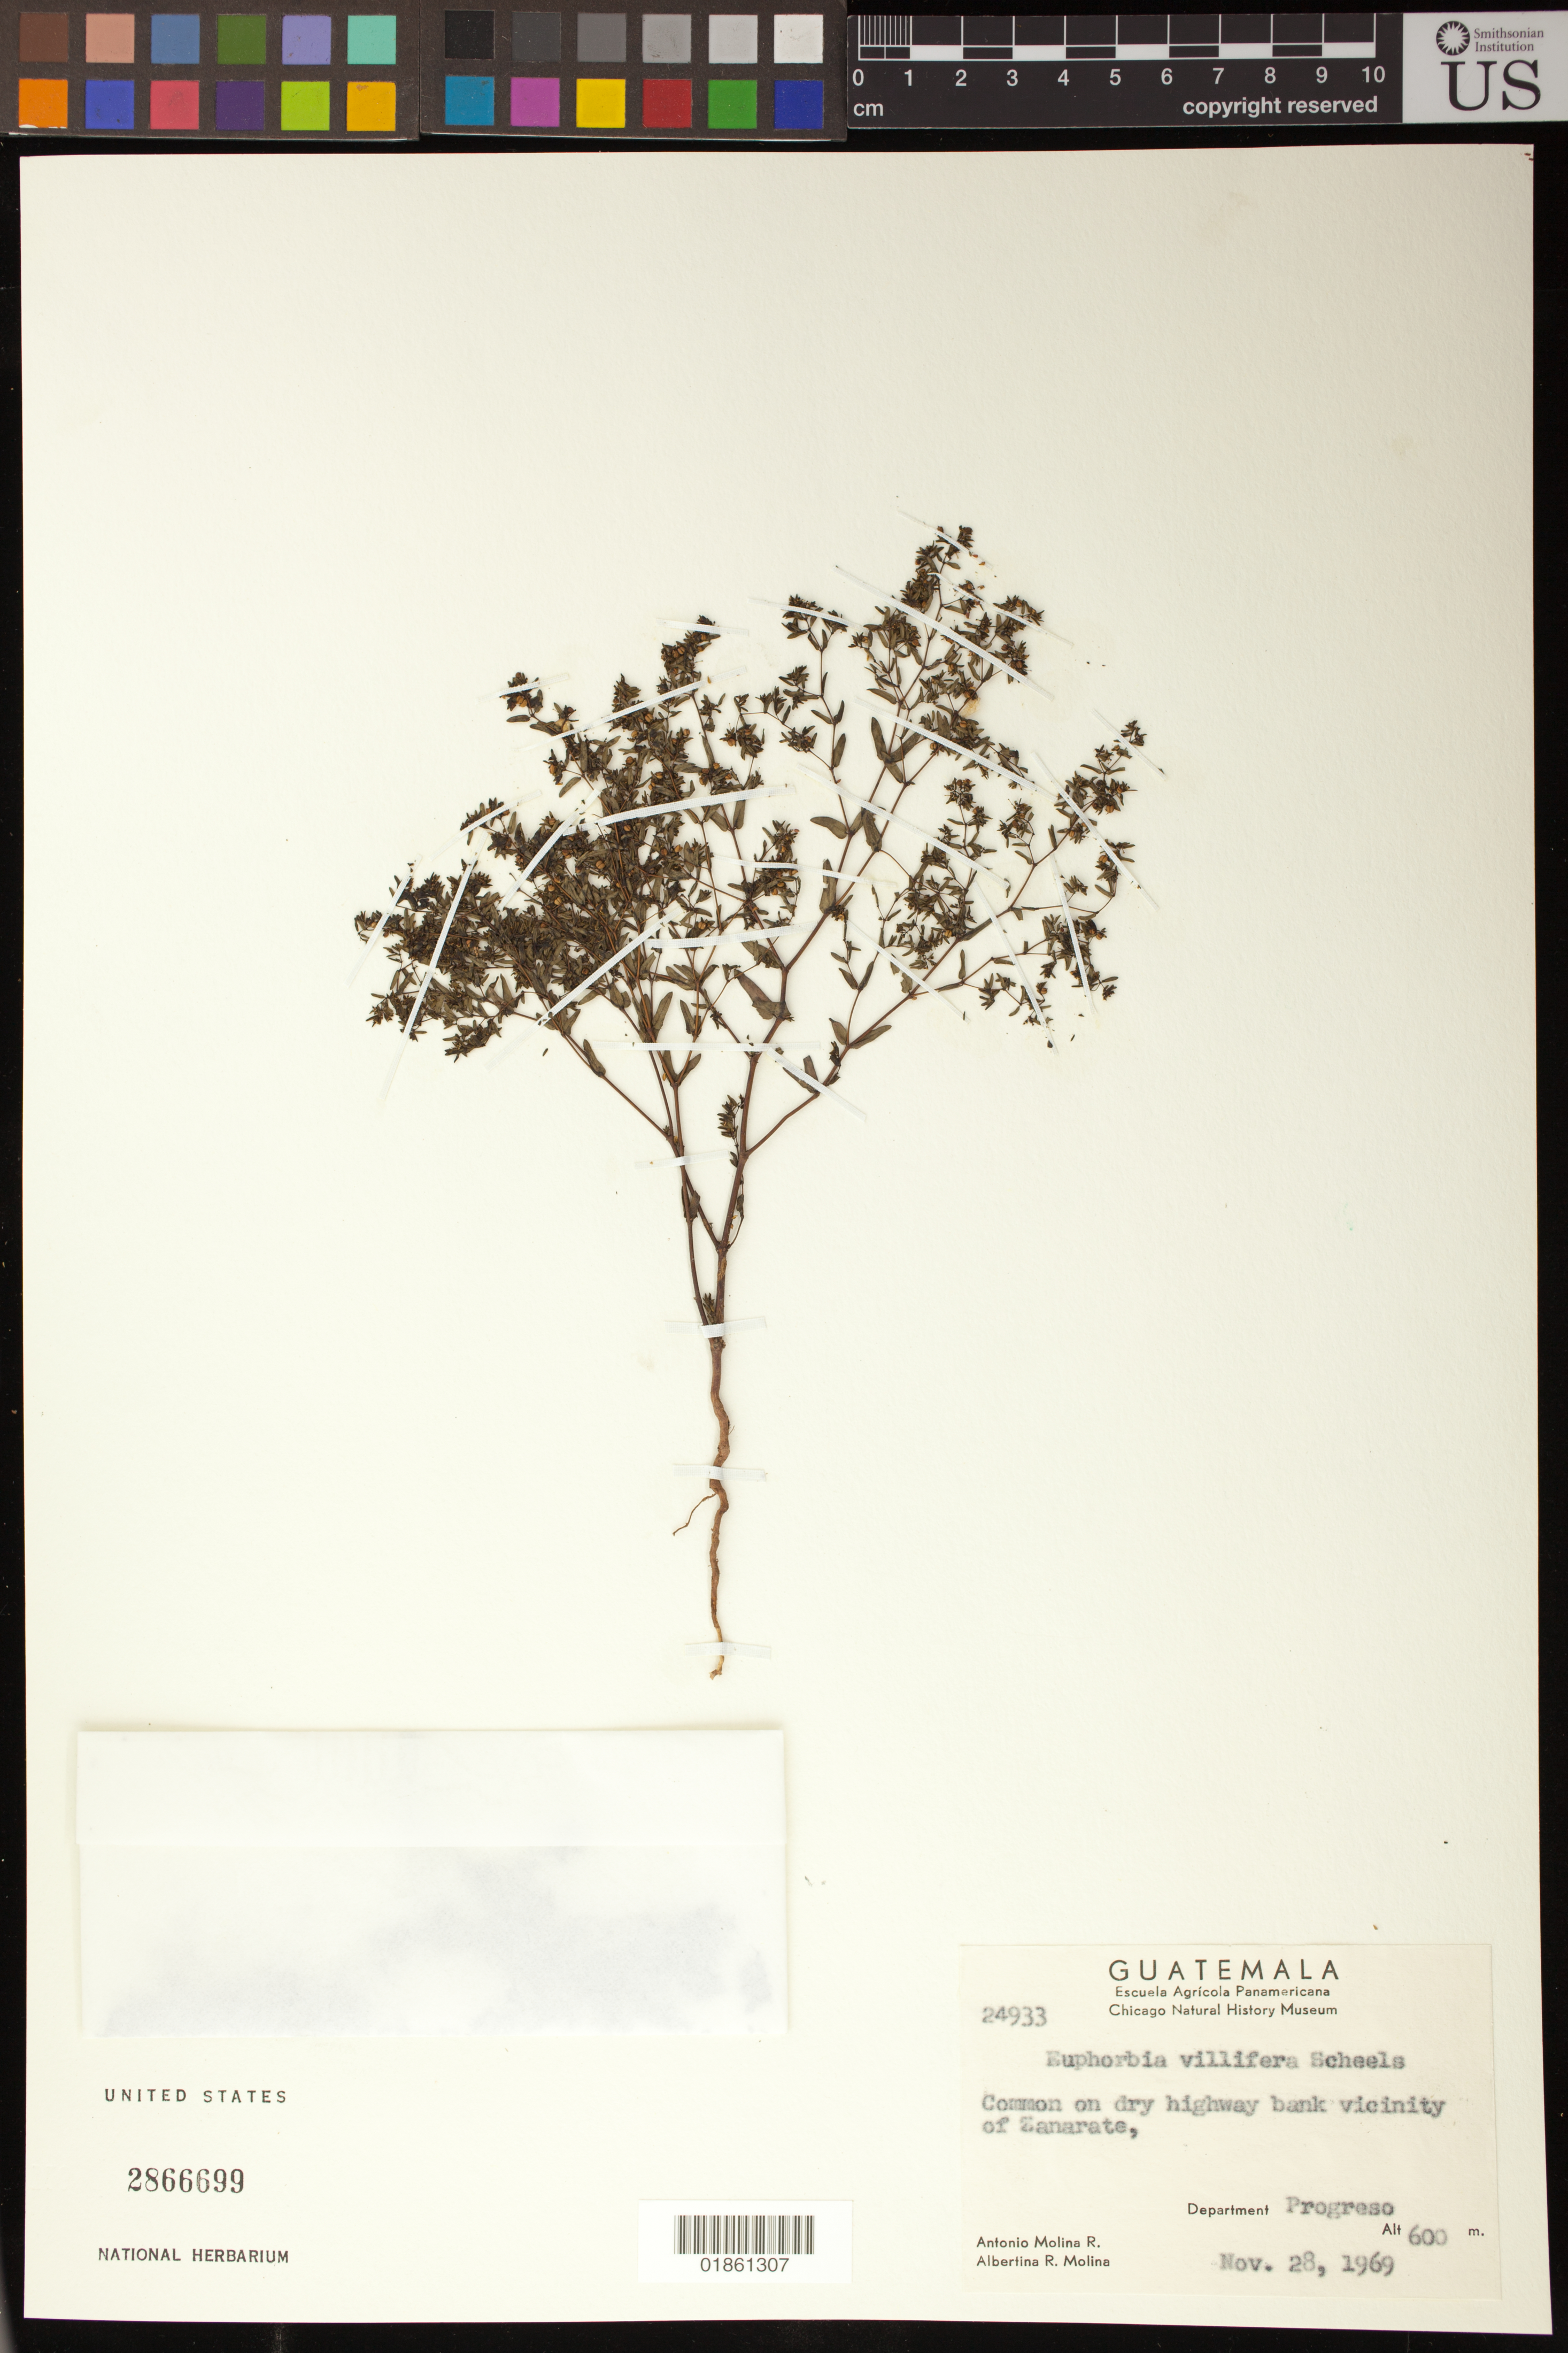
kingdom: Plantae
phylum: Tracheophyta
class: Magnoliopsida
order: Malpighiales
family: Euphorbiaceae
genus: Euphorbia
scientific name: Euphorbia villifera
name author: Scheele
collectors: A. Molina R. & A. R. Molina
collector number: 24933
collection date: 1969-11-28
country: Guatemala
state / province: El Progreso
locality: Vicinity of Zanarate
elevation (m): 600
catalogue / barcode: US 2866699